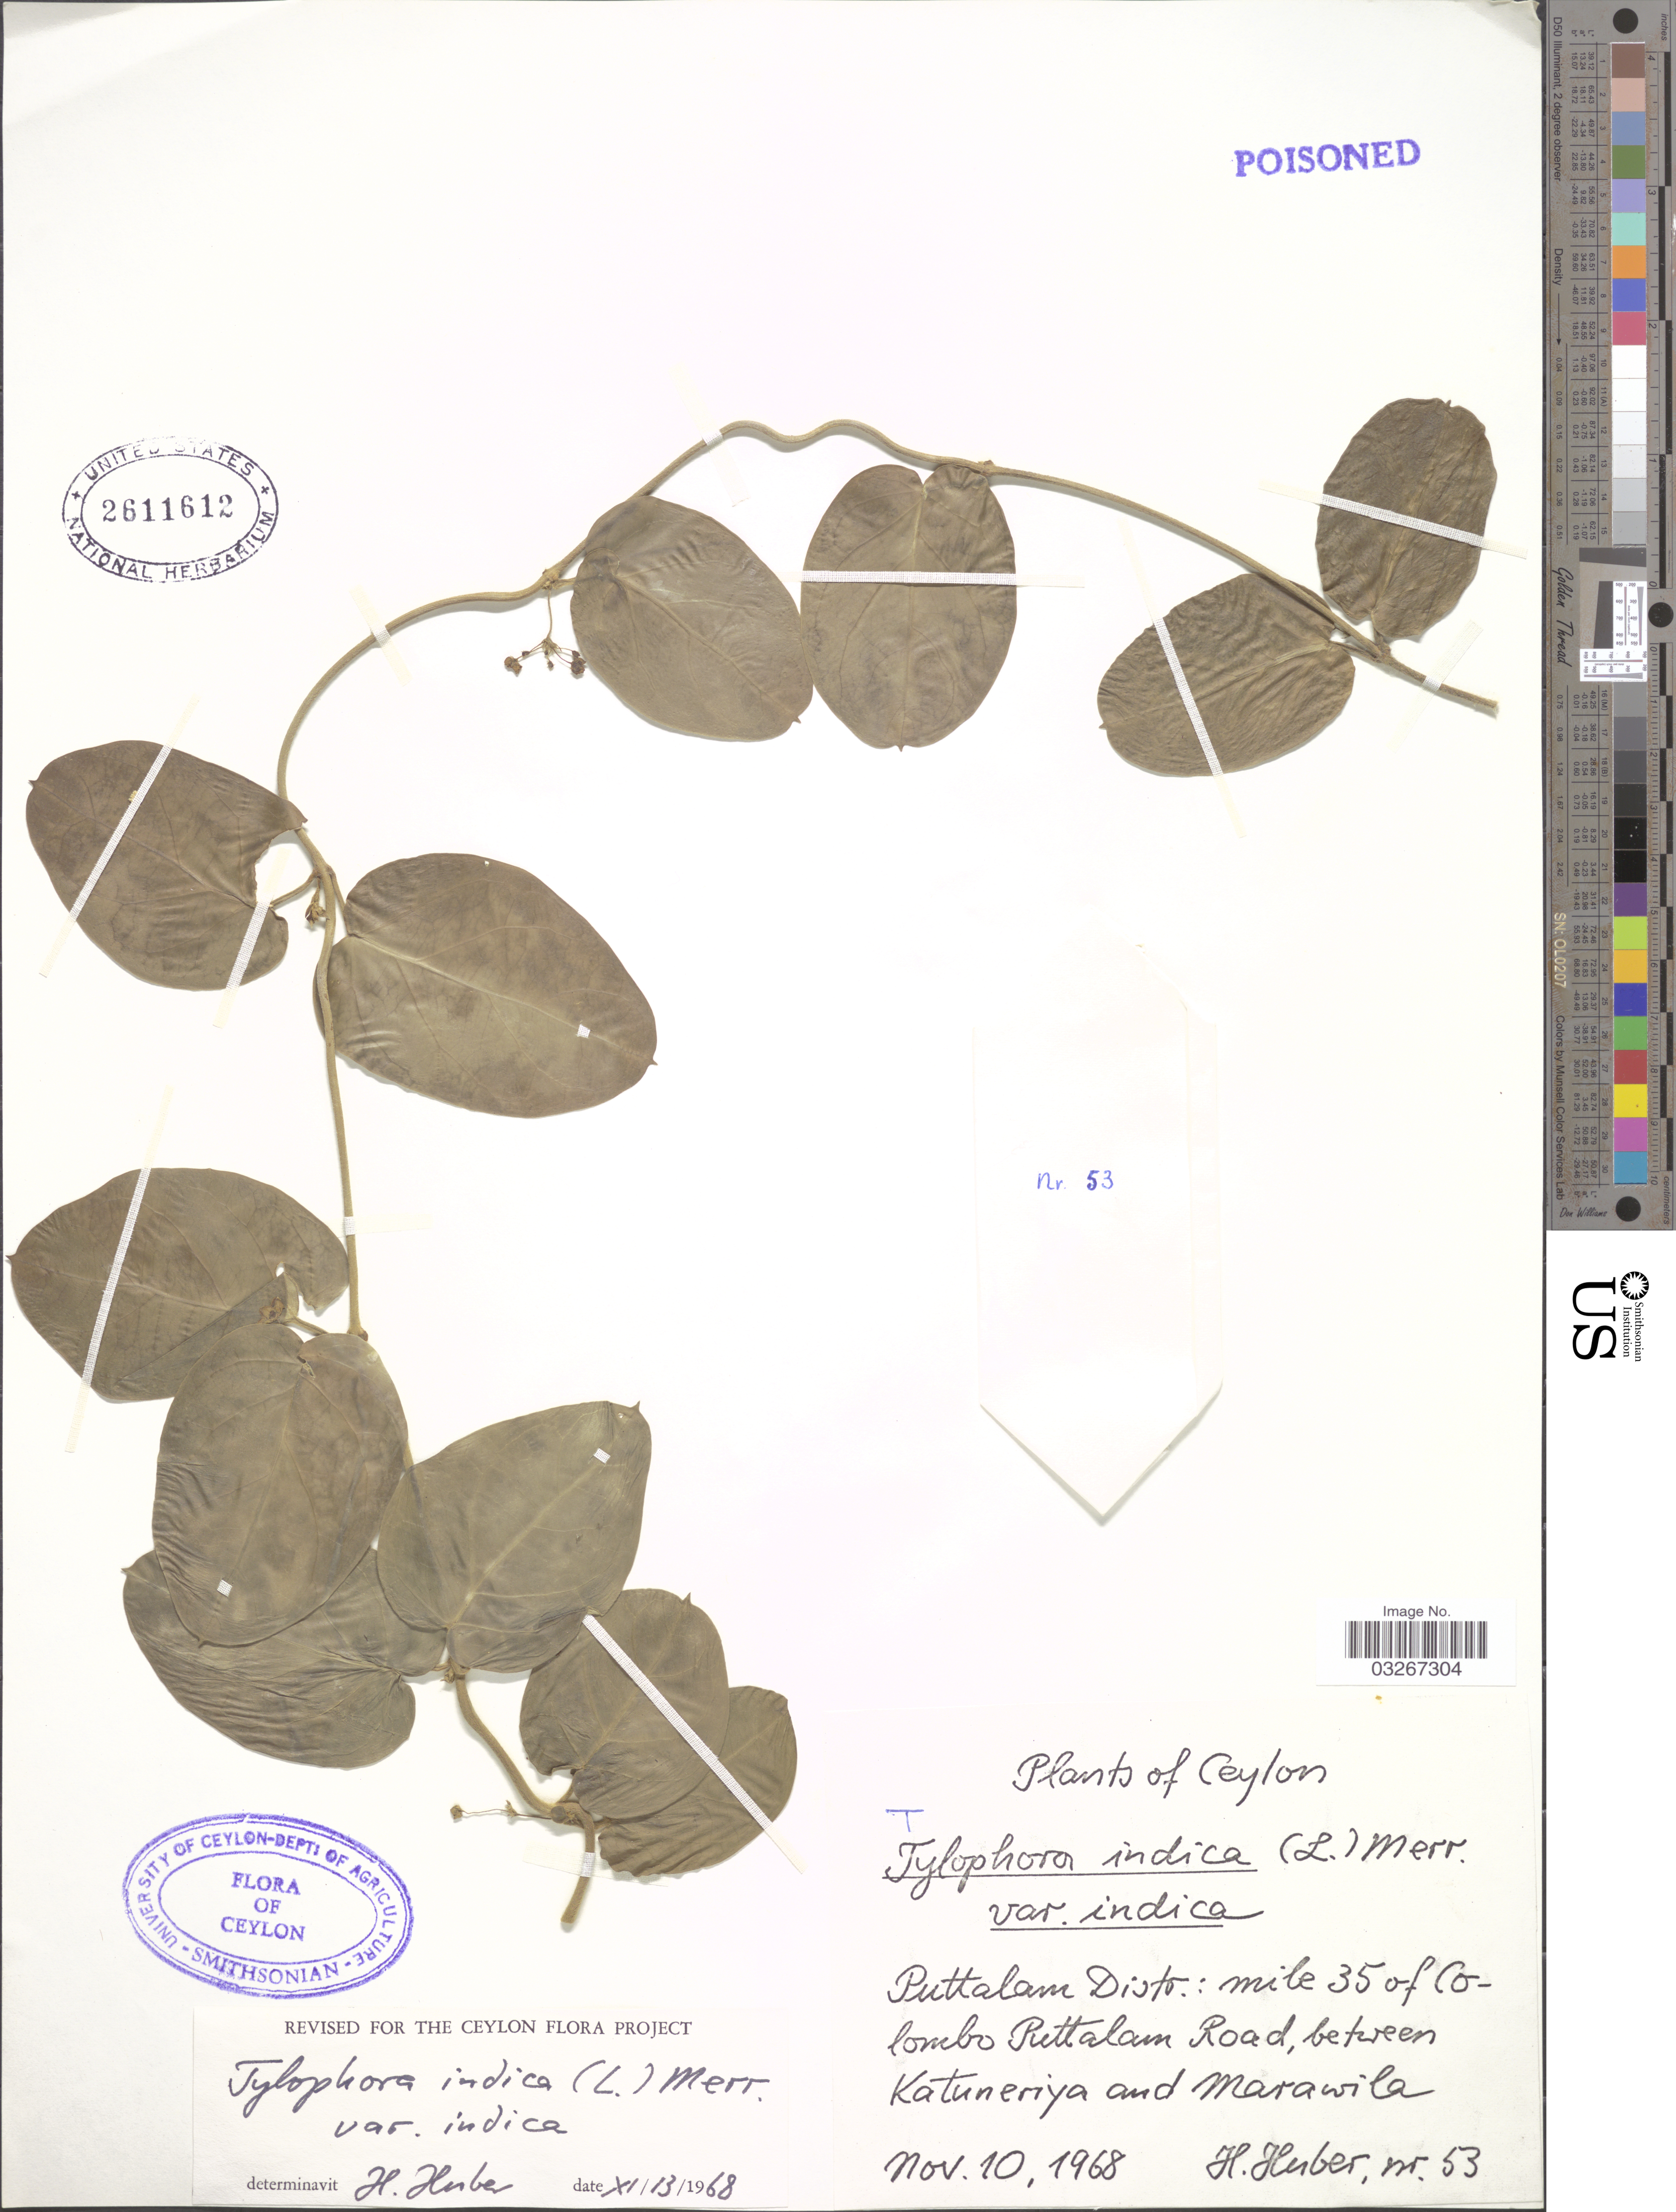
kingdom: Plantae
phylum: Tracheophyta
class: Magnoliopsida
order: Gentianales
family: Apocynaceae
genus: Tylophora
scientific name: Tylophora indica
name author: Merr.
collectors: H. Huber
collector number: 53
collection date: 1968-11-10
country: Sri Lanka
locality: Ceylon. Puttalam Distr.: mile 35 of Colombo Puttalam Road, between Katuneriya and Marawila.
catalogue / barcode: US 2611612